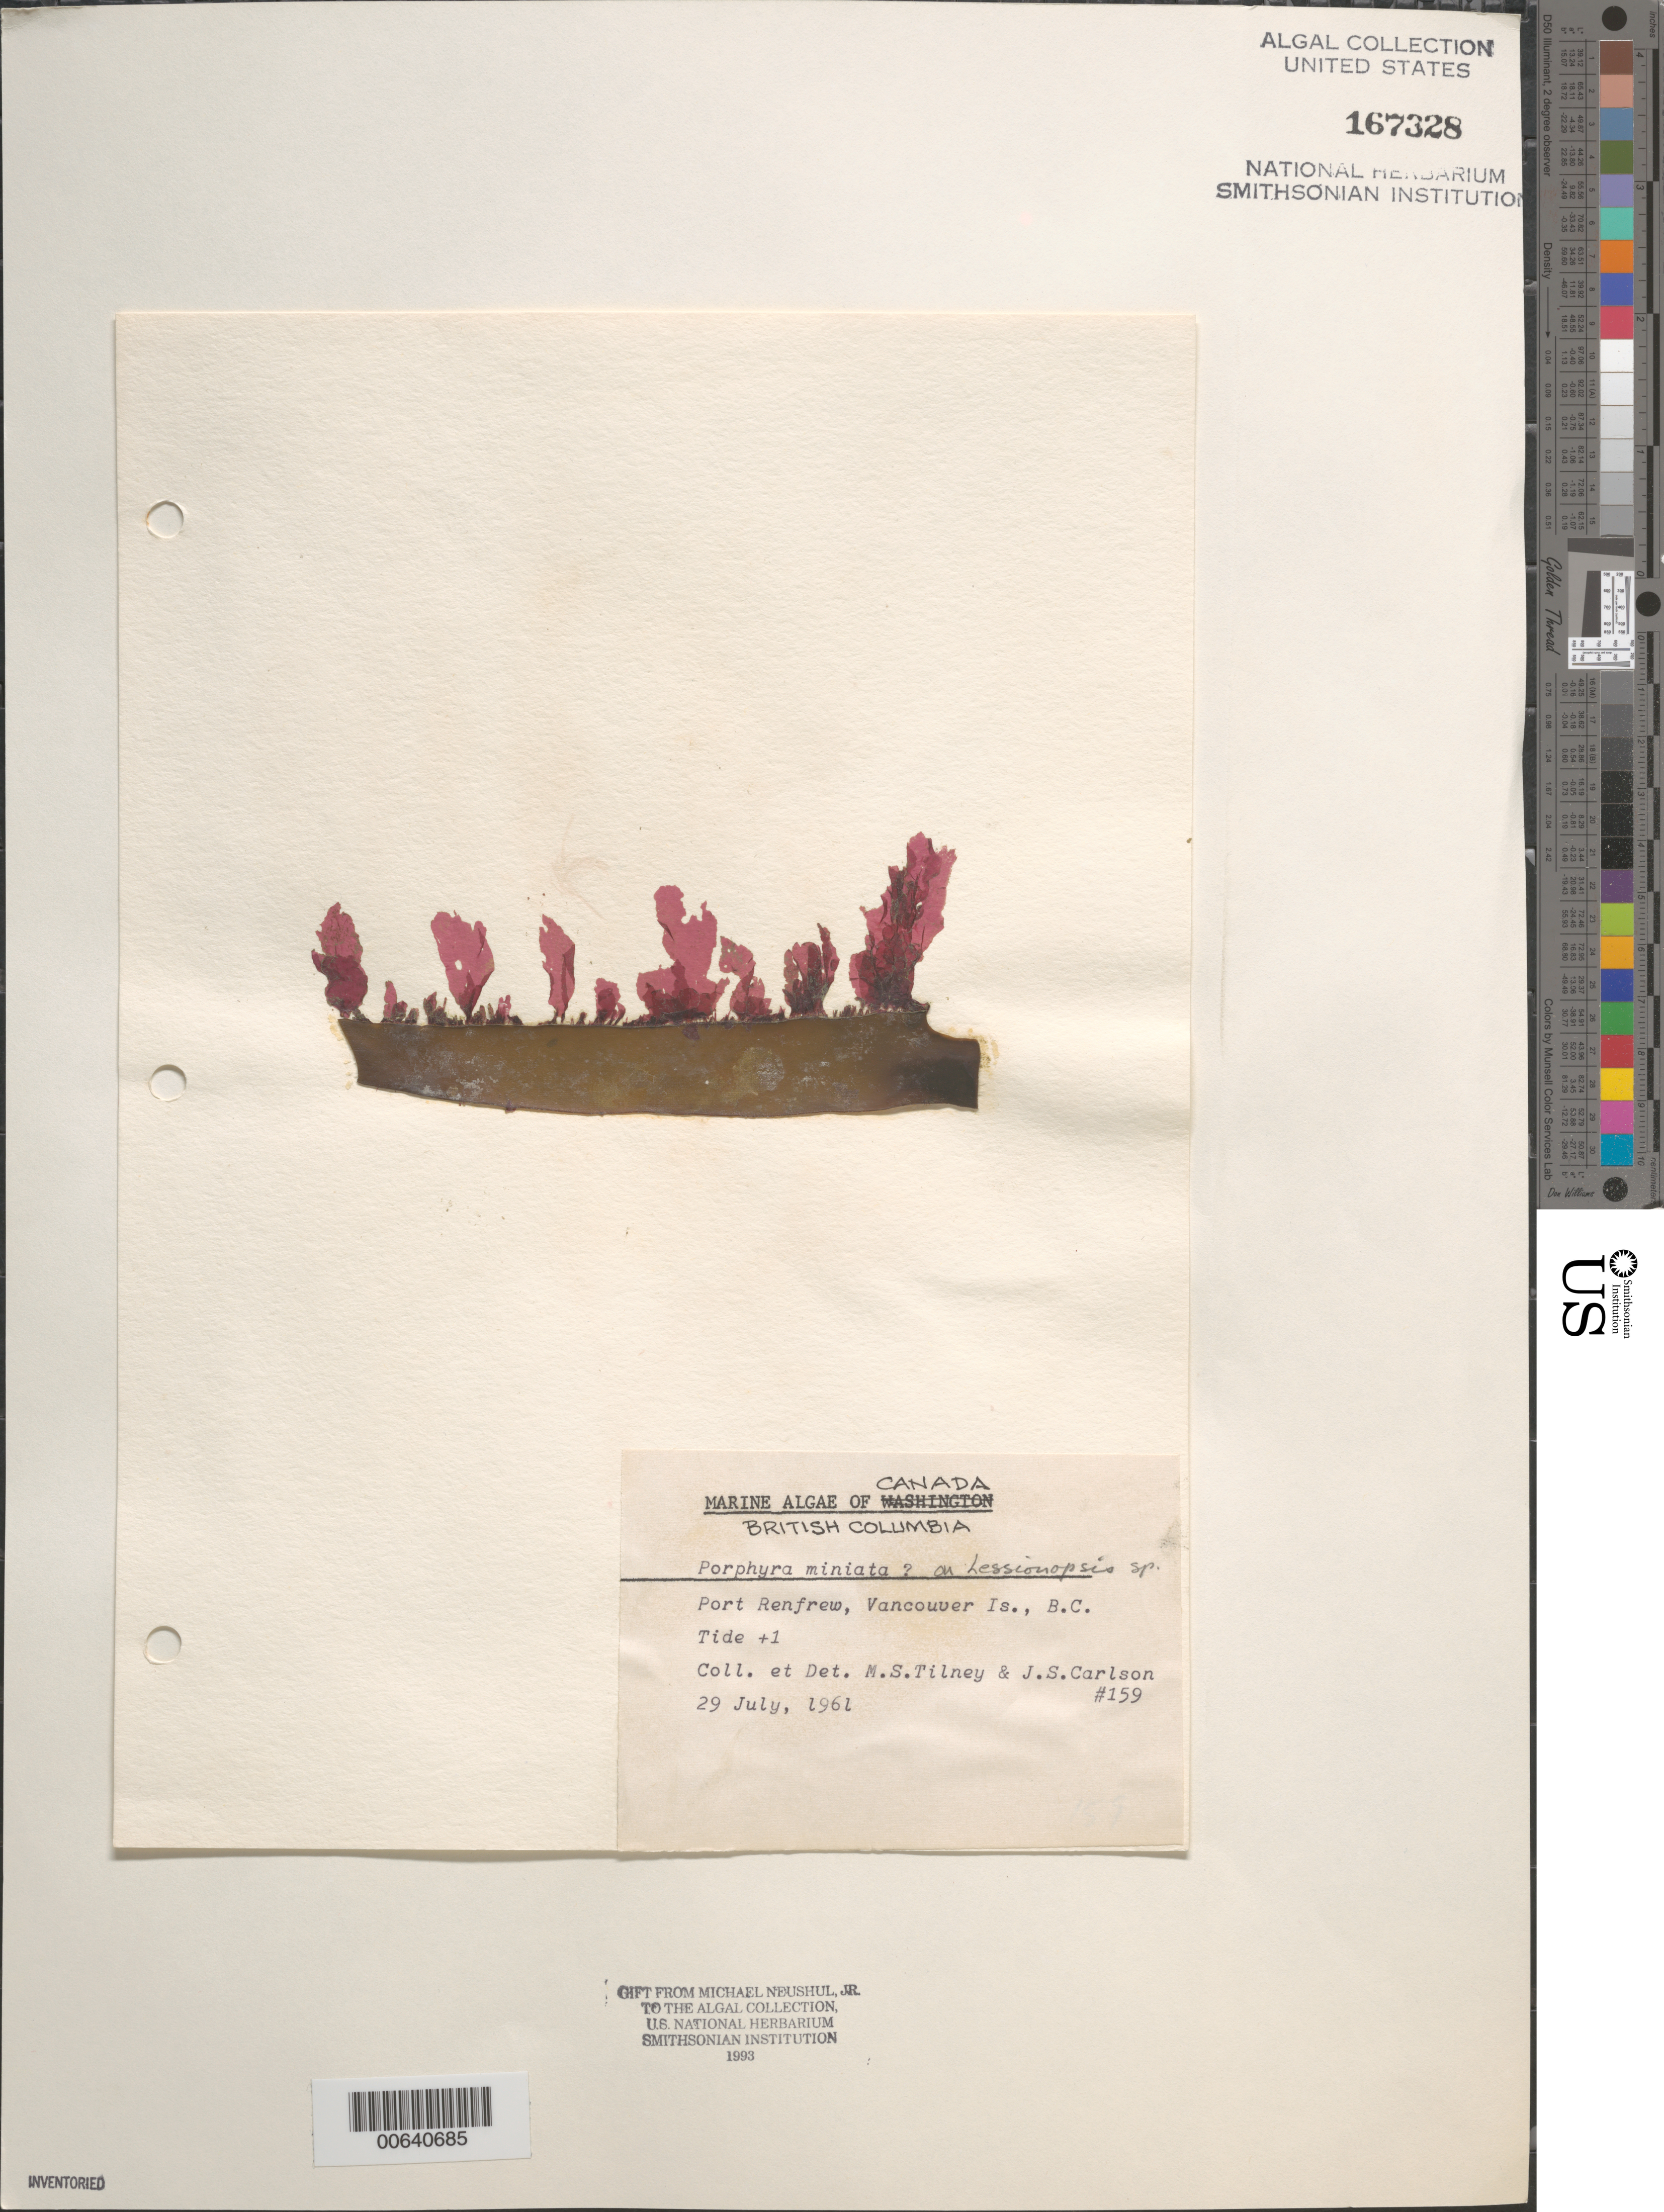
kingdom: Plantae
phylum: Rhodophyta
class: Bangiophyceae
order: Bangiales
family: Bangiaceae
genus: Wildemania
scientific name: Wildemania miniata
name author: (C. Agardh) Foslie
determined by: Algae name updating Project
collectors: M. Tilney & J. Carlson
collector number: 159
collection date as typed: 29 Jul 1961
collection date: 1961-07-29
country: Canada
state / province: British Columbia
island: Vancouver Island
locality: Port Renfrew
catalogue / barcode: US 167328